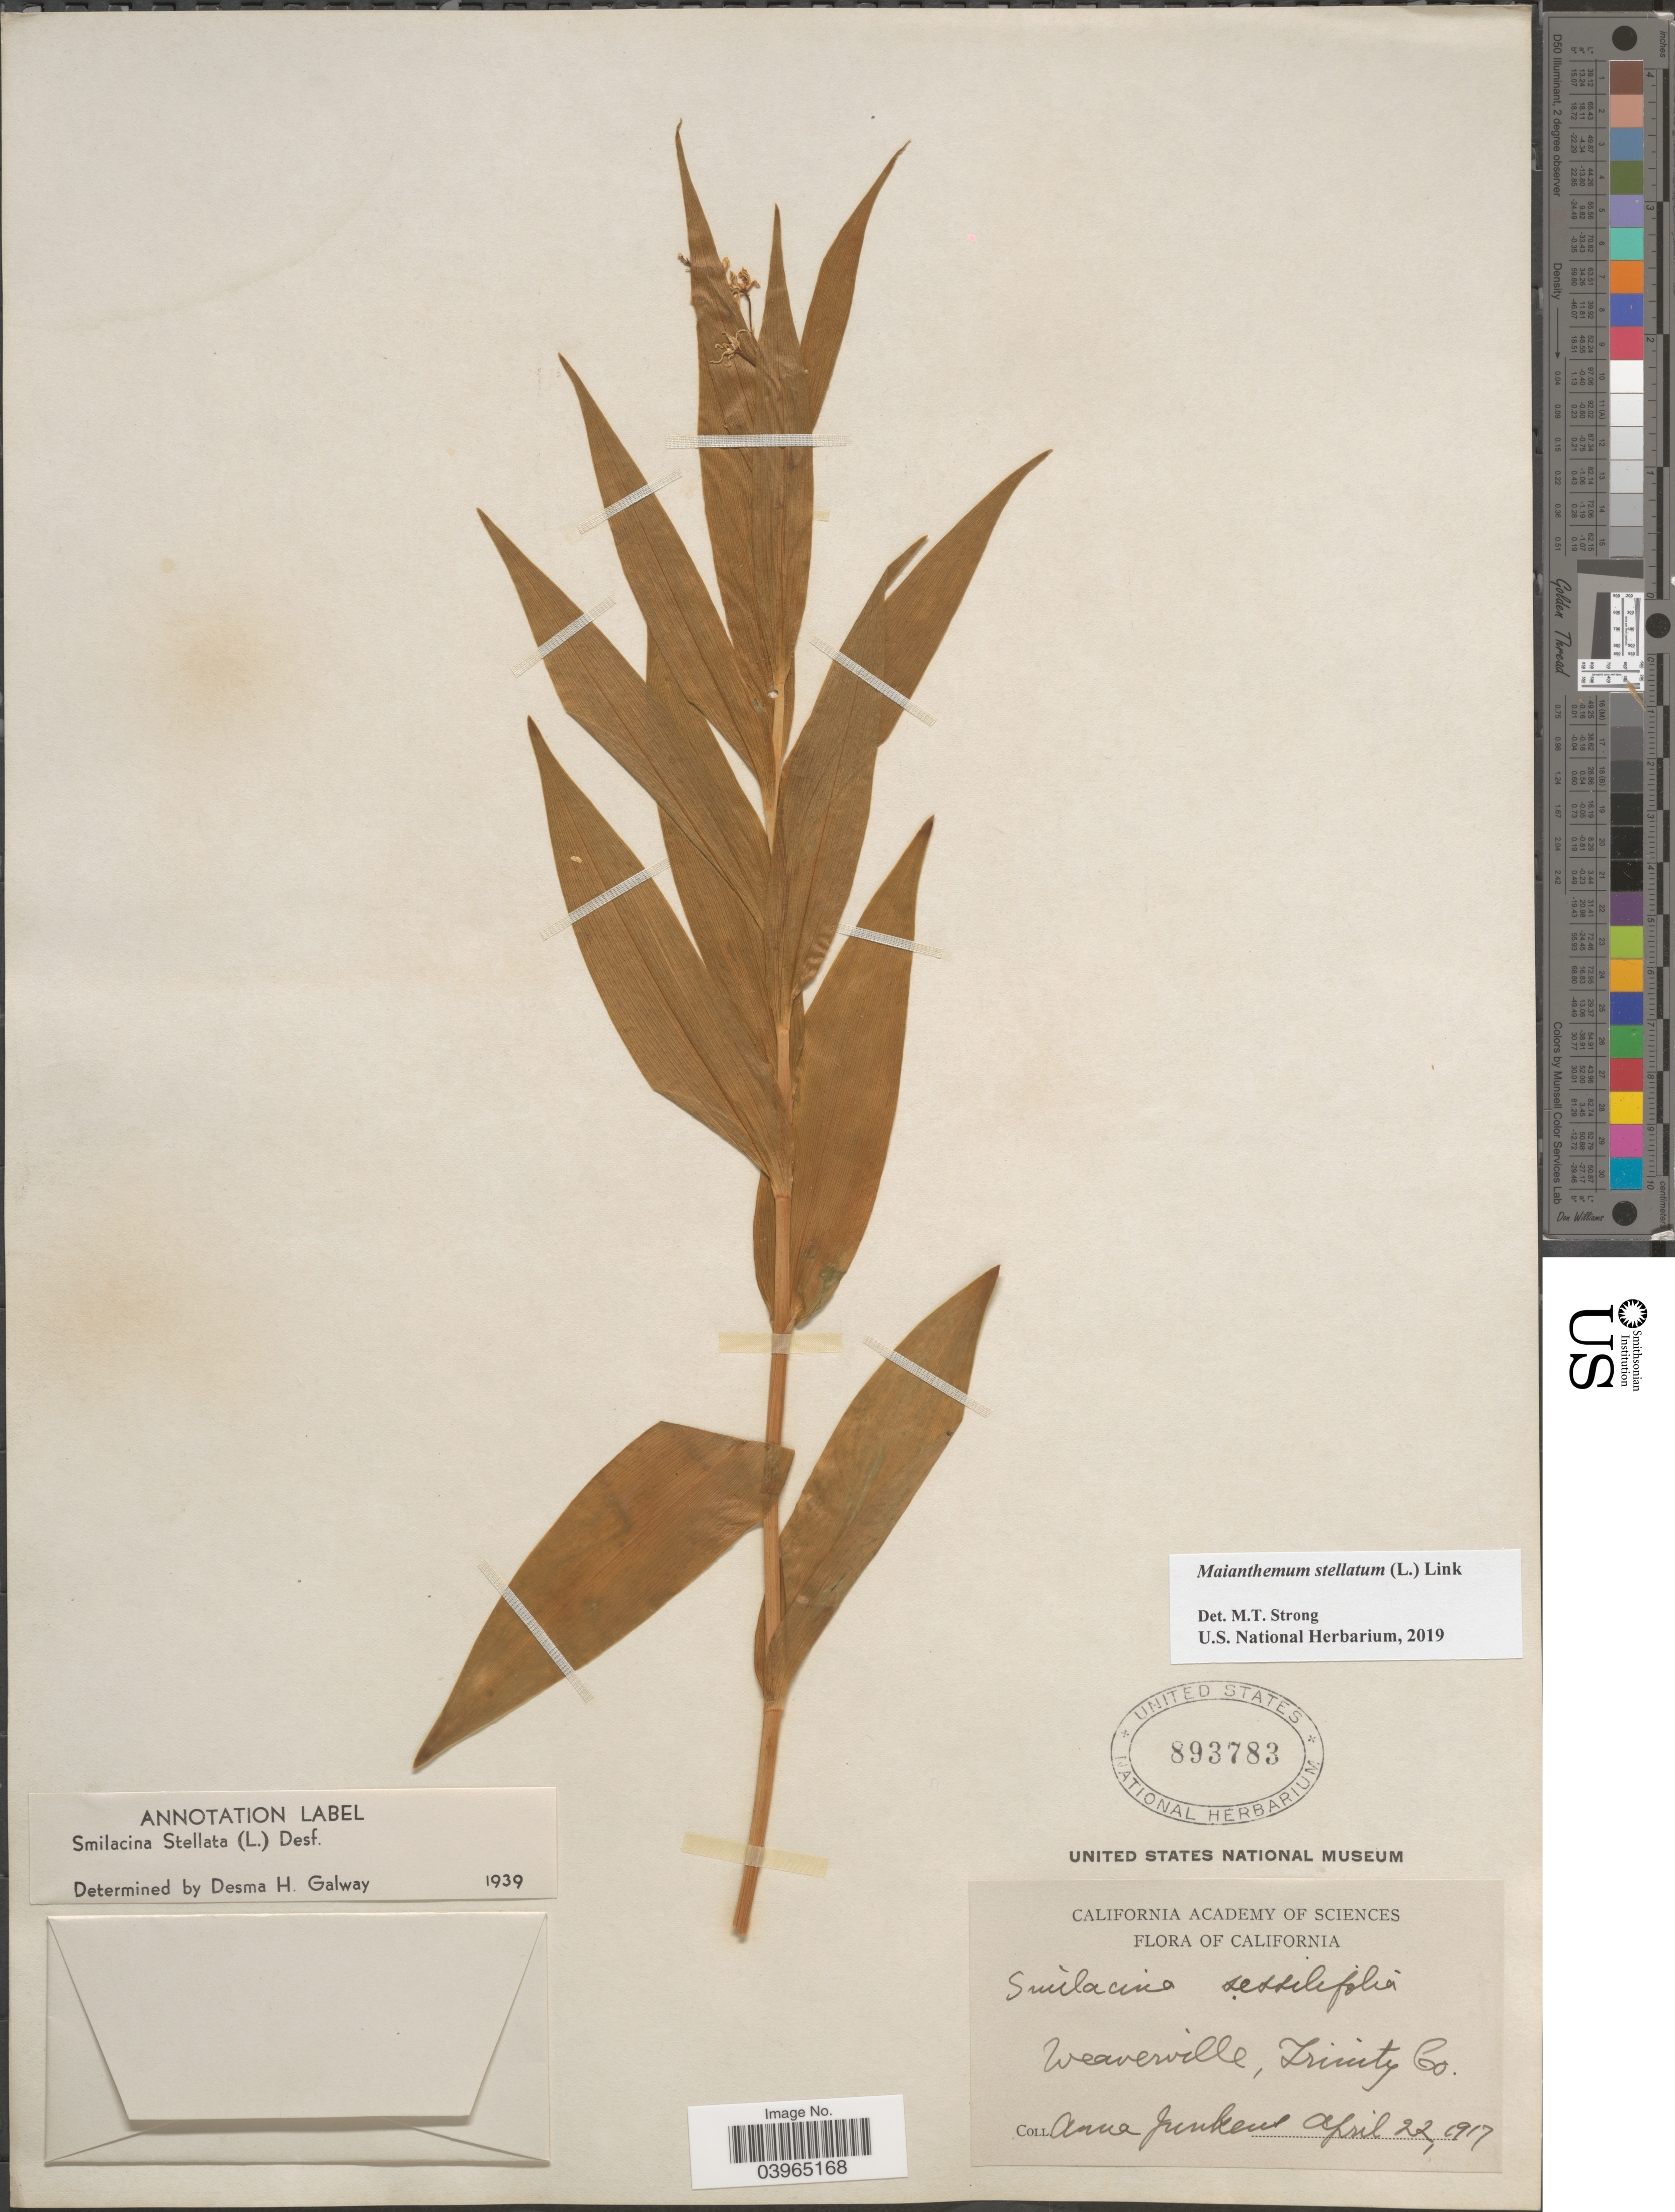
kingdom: Plantae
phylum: Tracheophyta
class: Liliopsida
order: Asparagales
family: Asparagaceae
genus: Maianthemum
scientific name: Maianthemum stellatum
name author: (L.) Link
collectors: A. Junkens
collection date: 1917-04-22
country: United States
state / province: California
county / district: Trinity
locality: Weaverville, Trinity Co.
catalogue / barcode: US 893783